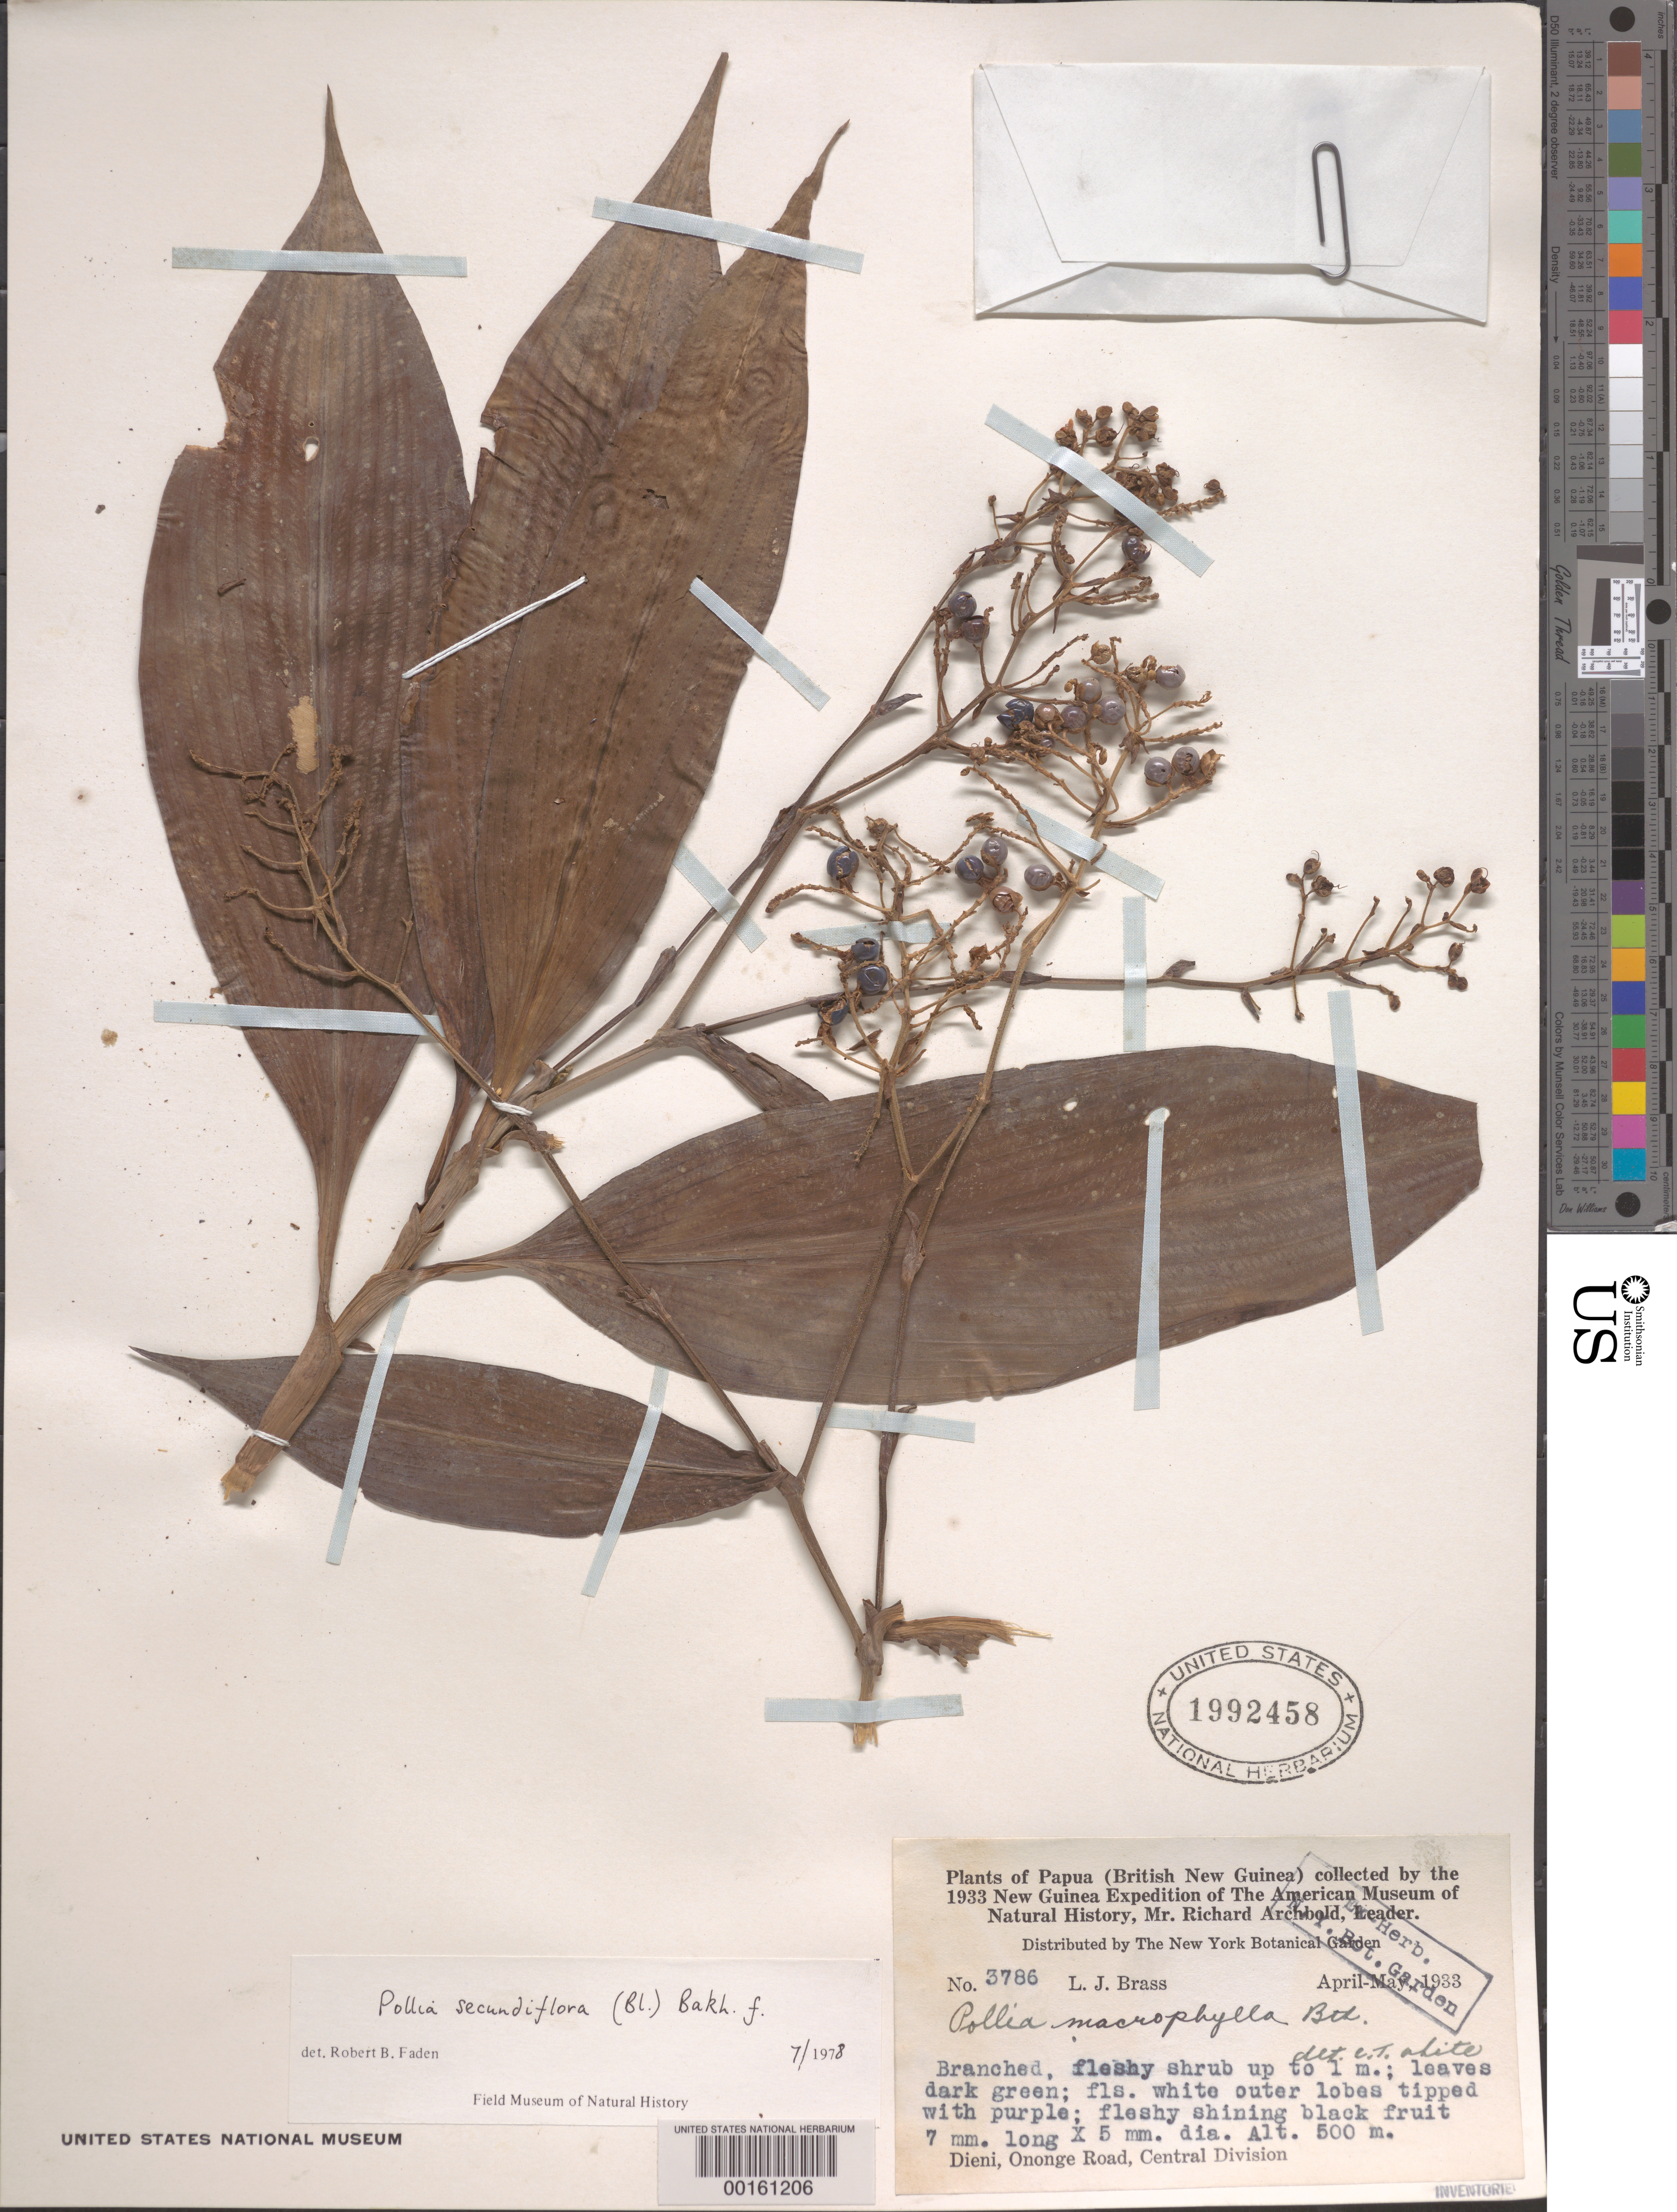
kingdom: Plantae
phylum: Tracheophyta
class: Liliopsida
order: Commelinales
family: Commelinaceae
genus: Pollia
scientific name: Pollia secundiflora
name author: (Blume) Bakh. f.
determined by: Faden, Robert B., (US), Smithsonian Institution - National Museum of Natural History (UNITED STATES)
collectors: L. J. Brass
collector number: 3786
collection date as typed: Apr 1933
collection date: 1933-04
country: Papua New Guinea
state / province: Central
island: New Guinea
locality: Dieni, ononge road, central division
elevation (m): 500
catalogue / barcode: US 1992458